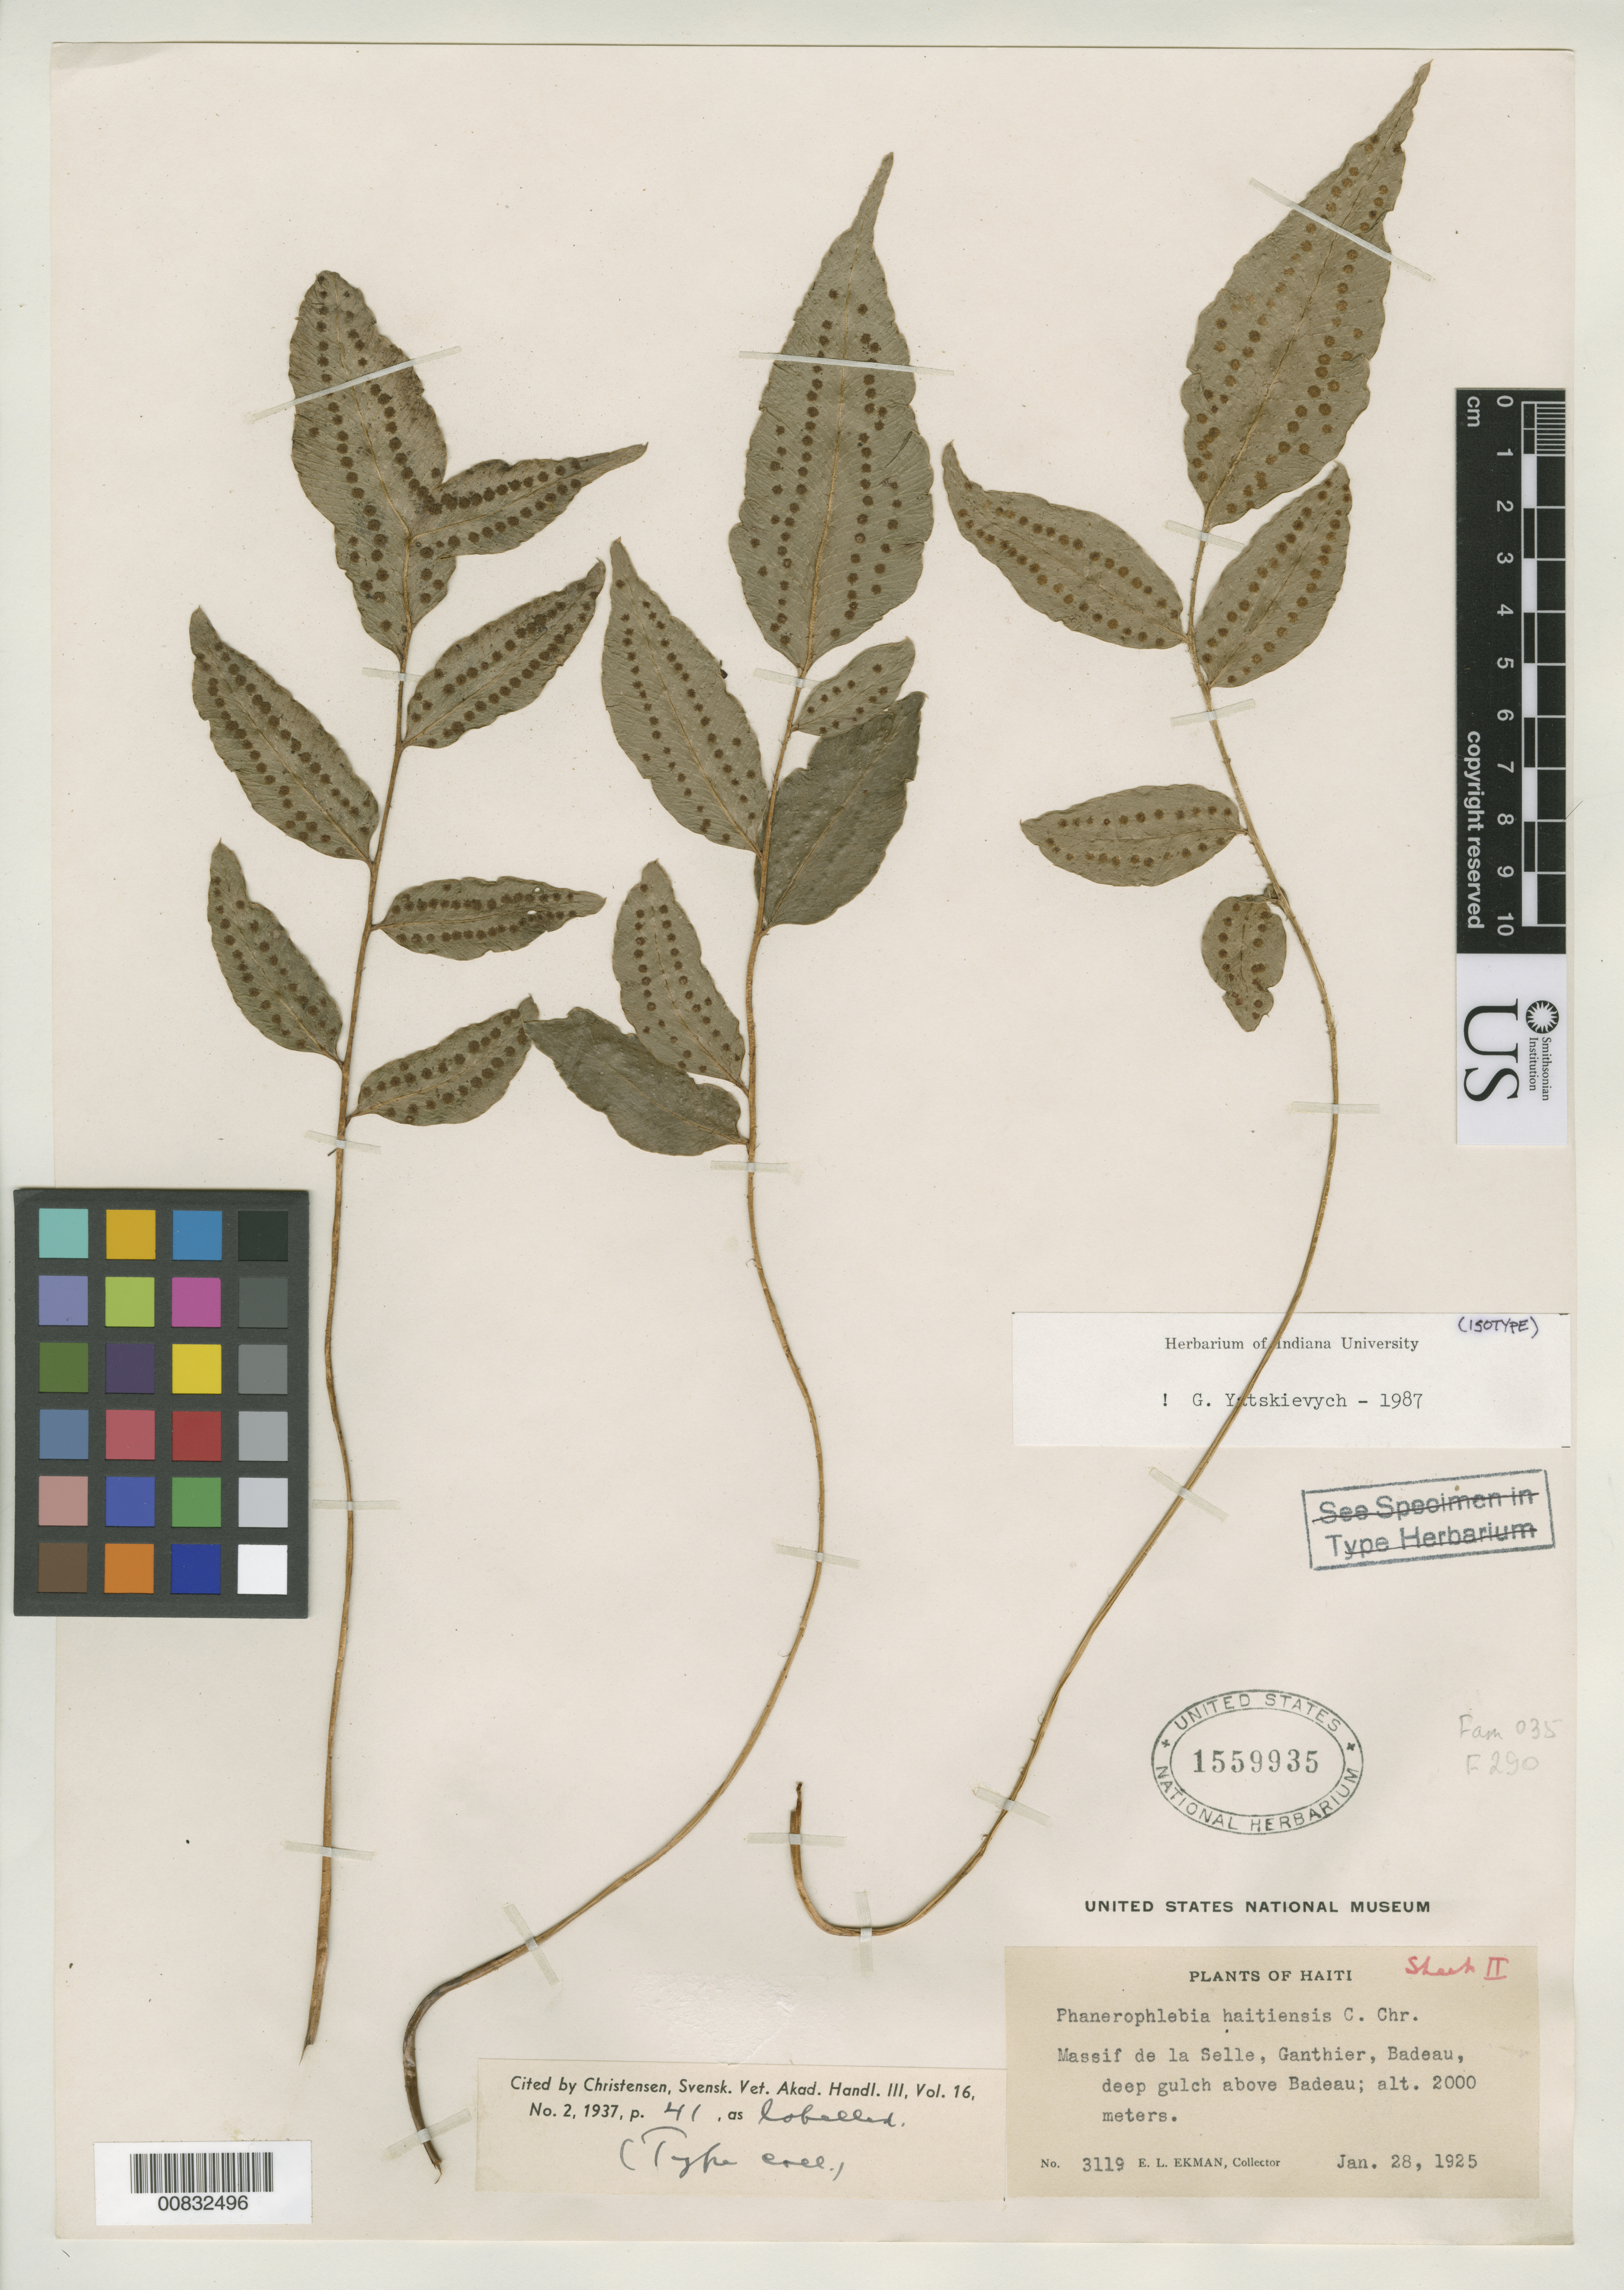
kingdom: Plantae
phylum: Tracheophyta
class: Polypodiopsida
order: Polypodiales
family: Dryopteridaceae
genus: Phanerophlebia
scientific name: Phanerophlebia haitiensis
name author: C. Chr.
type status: Isotype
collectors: E. L. Ekman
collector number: H 3119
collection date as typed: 28 Jan 1925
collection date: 1925-01-28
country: Haiti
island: Hispaniola Island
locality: Massif de la Selle, Ganthier, Badeau, deep gulch above Badeau.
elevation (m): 2000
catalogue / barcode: US 1559935